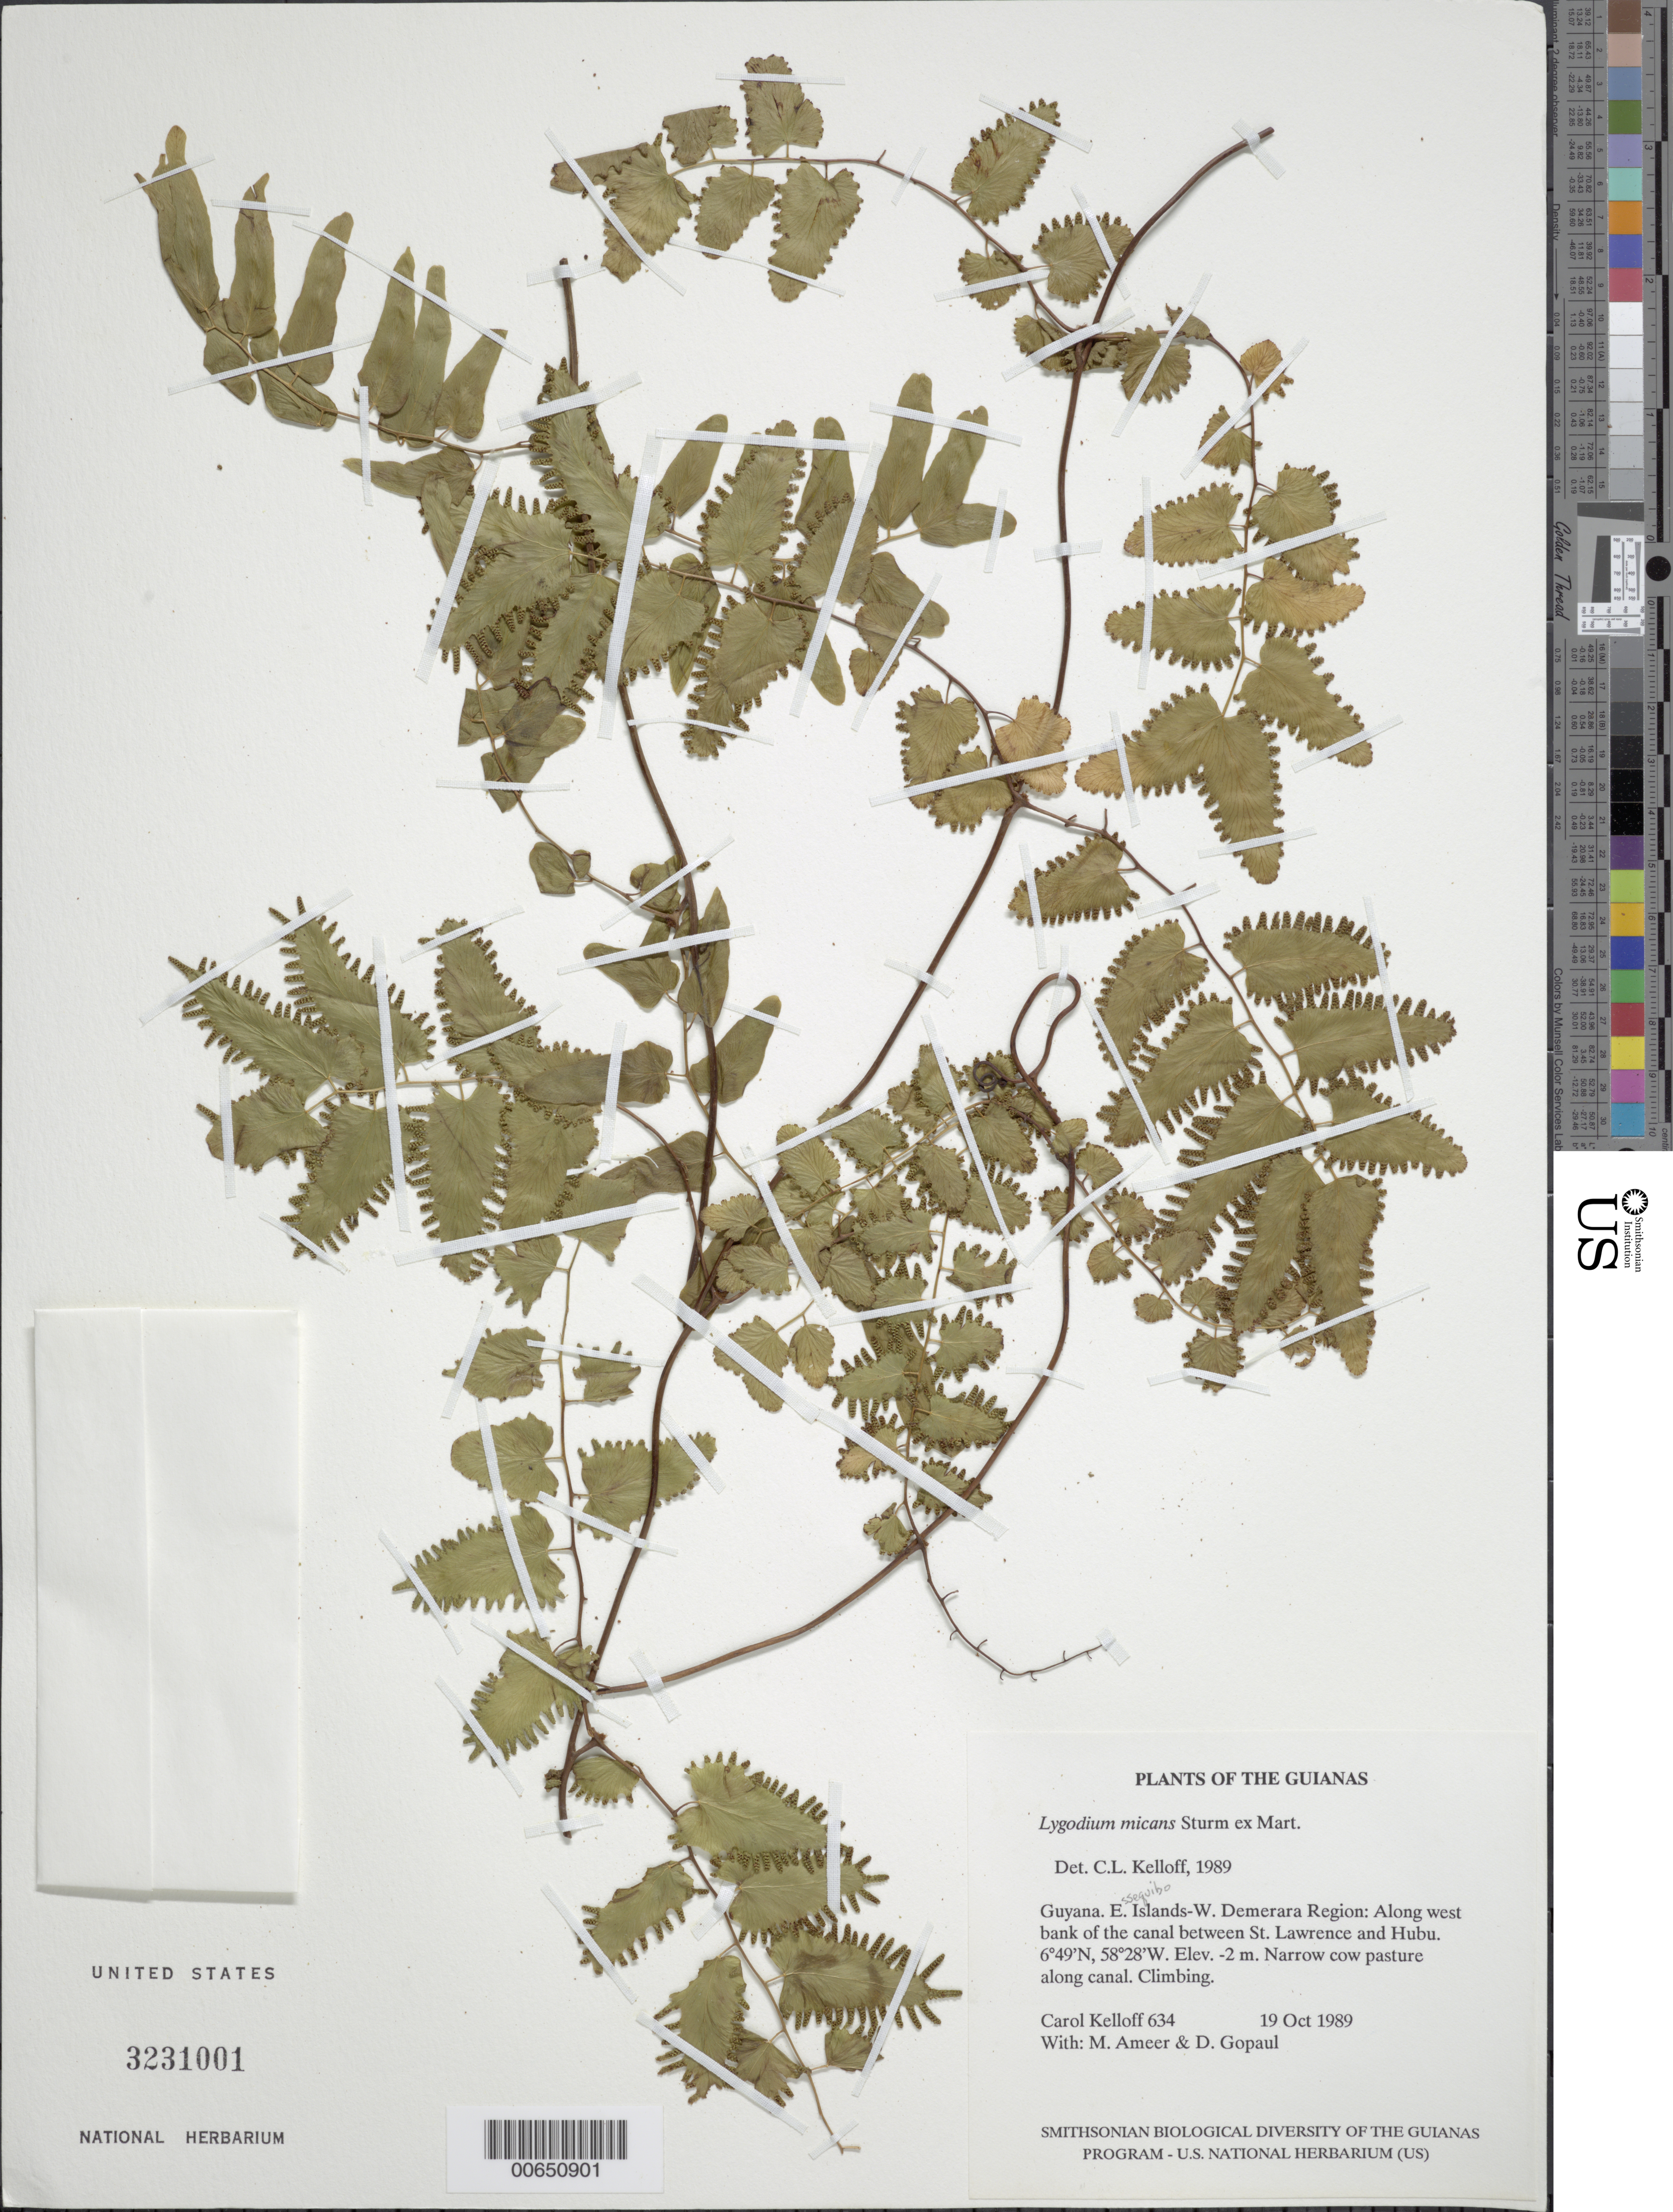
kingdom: Plantae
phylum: Tracheophyta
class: Polypodiopsida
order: Schizaeales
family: Lygodiaceae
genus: Lygodium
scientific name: Lygodium volubile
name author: Sw.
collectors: C. L. Kelloff, M. Ameer & D. Gopaul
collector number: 634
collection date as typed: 19 October 1989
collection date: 1989-10-19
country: Guyana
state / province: Essequibo Isl-W. Demerara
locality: Along west bank of the canal between St. Lawrence and Hubu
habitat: Narrow cow pasture along canal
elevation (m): -2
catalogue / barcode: US 3231001